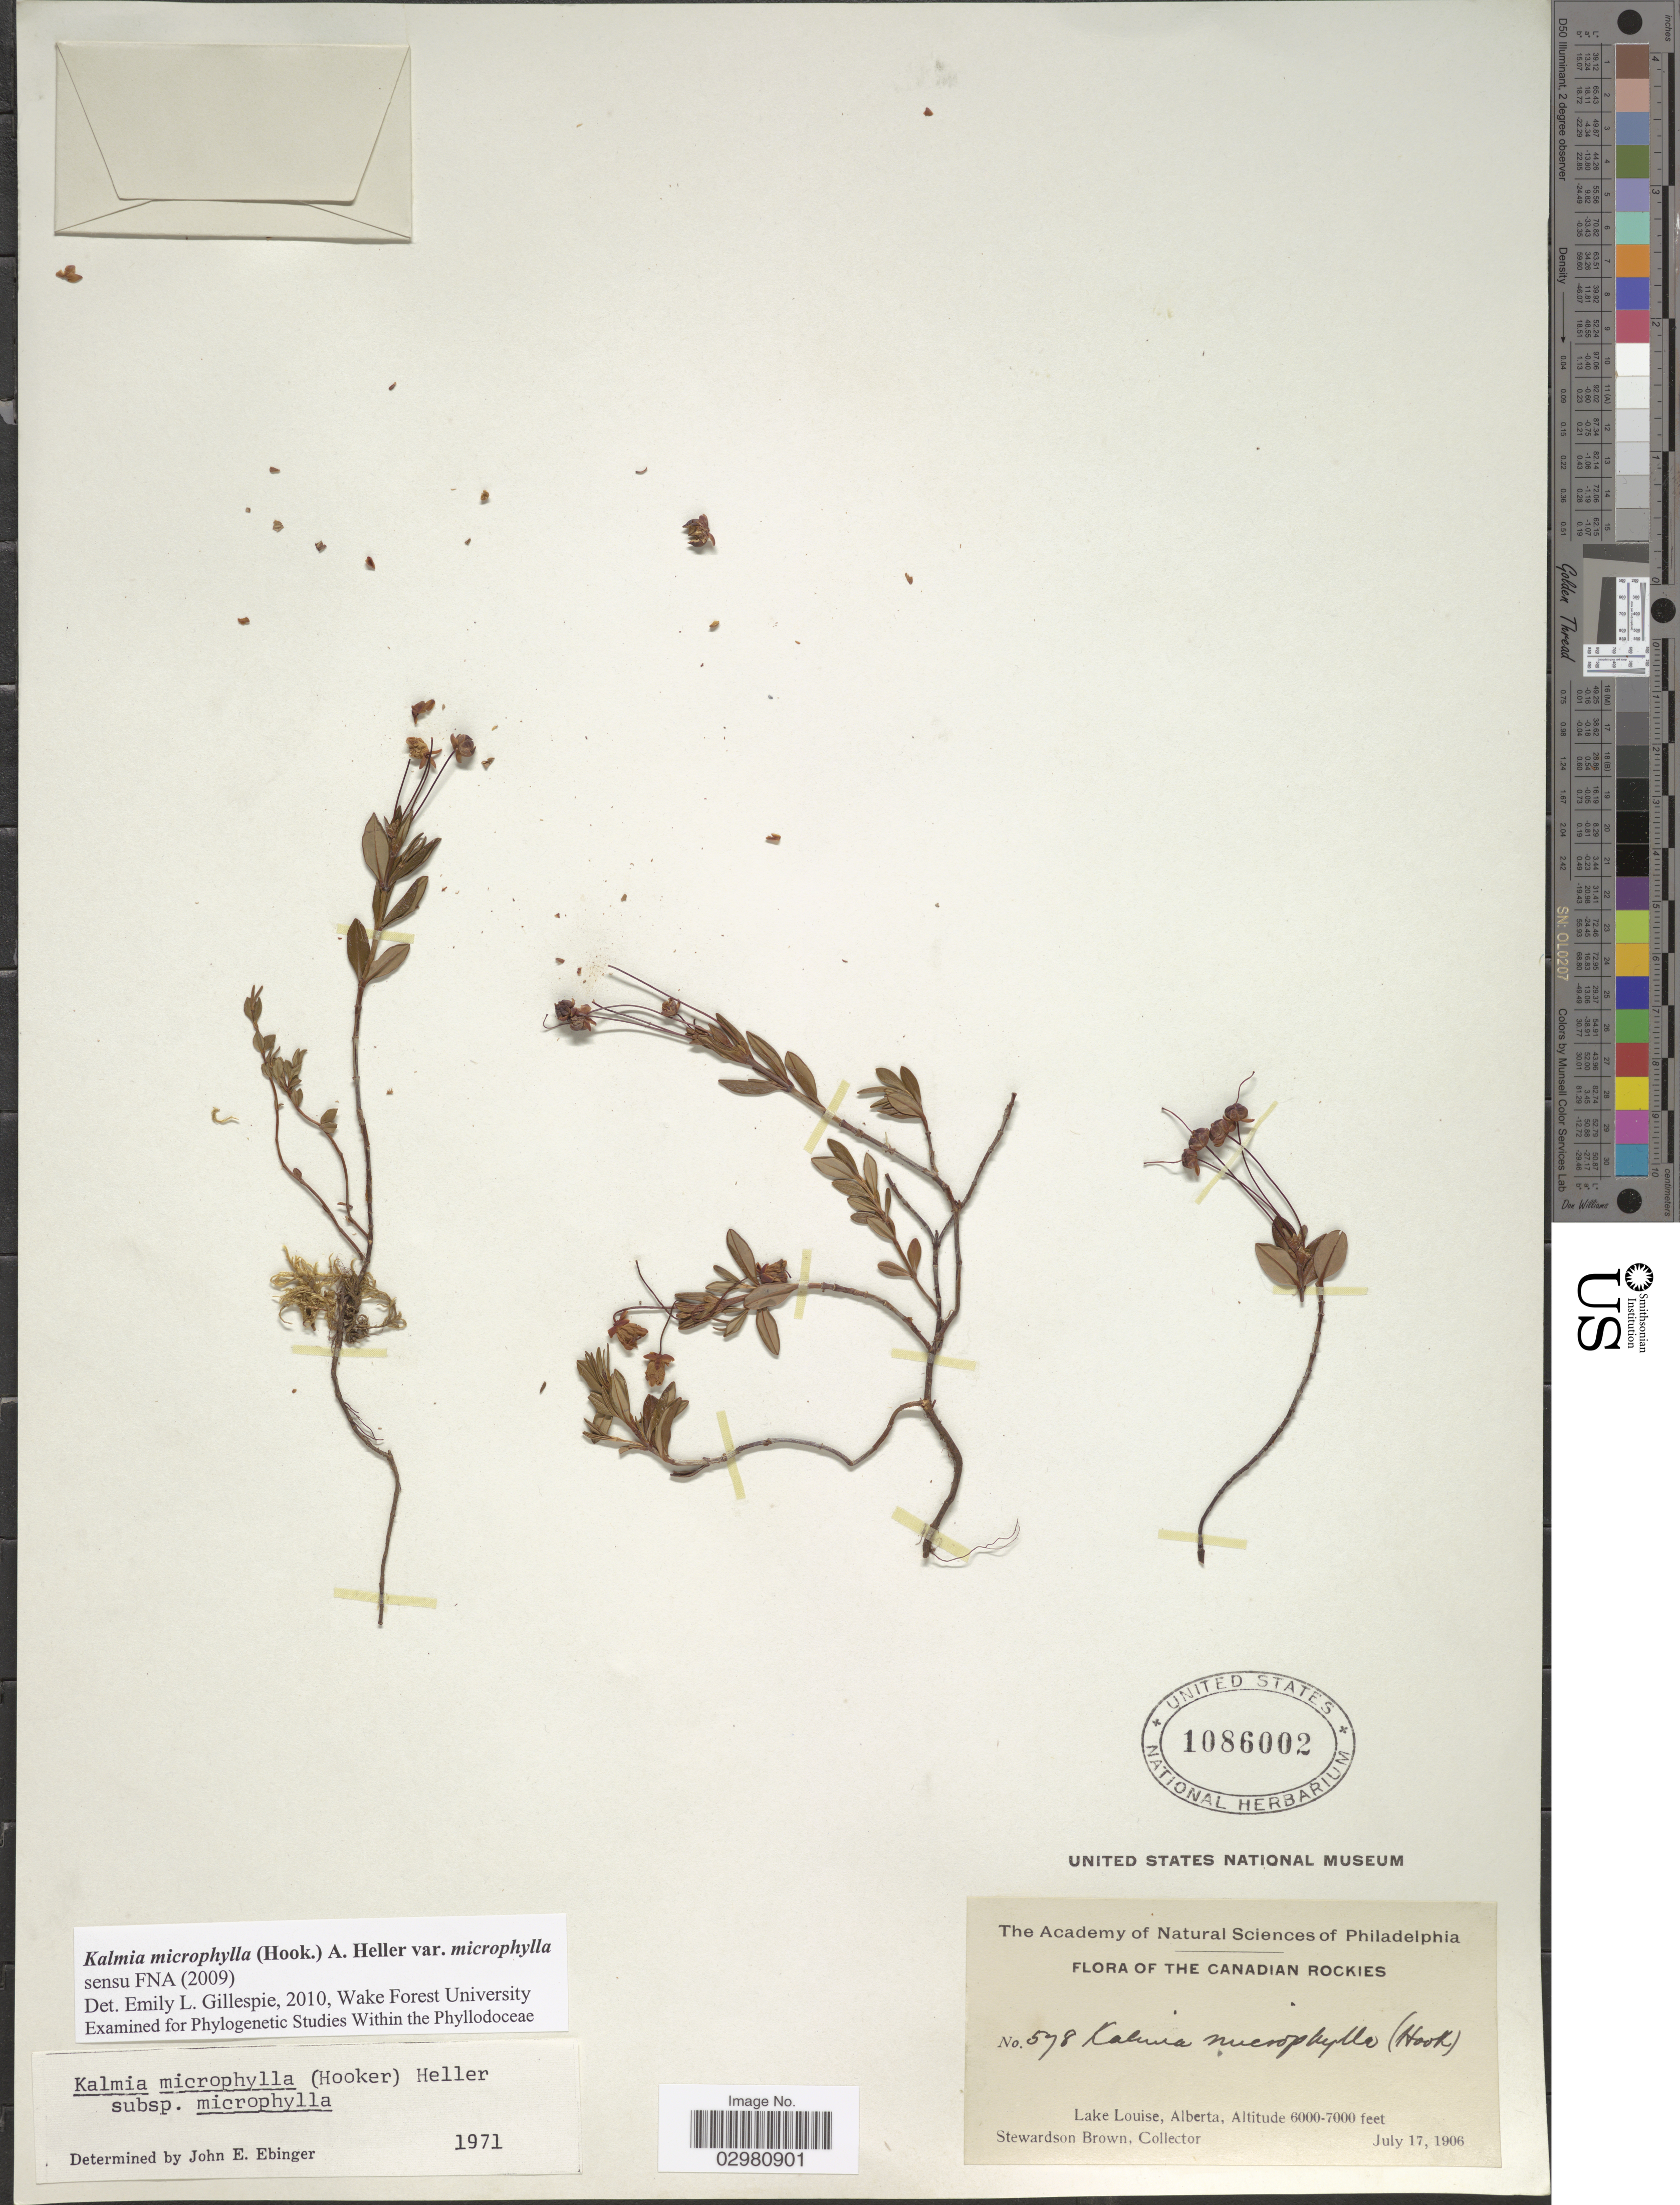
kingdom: Plantae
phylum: Tracheophyta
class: Magnoliopsida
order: Ericales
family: Ericaceae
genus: Kalmia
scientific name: Kalmia microphylla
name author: (Hook.) A. Heller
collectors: S. Brown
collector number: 578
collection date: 1906-07-17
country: Canada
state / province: Alberta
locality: Canadian Rockies. Lake Louise.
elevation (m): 1829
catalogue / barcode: US 1086002